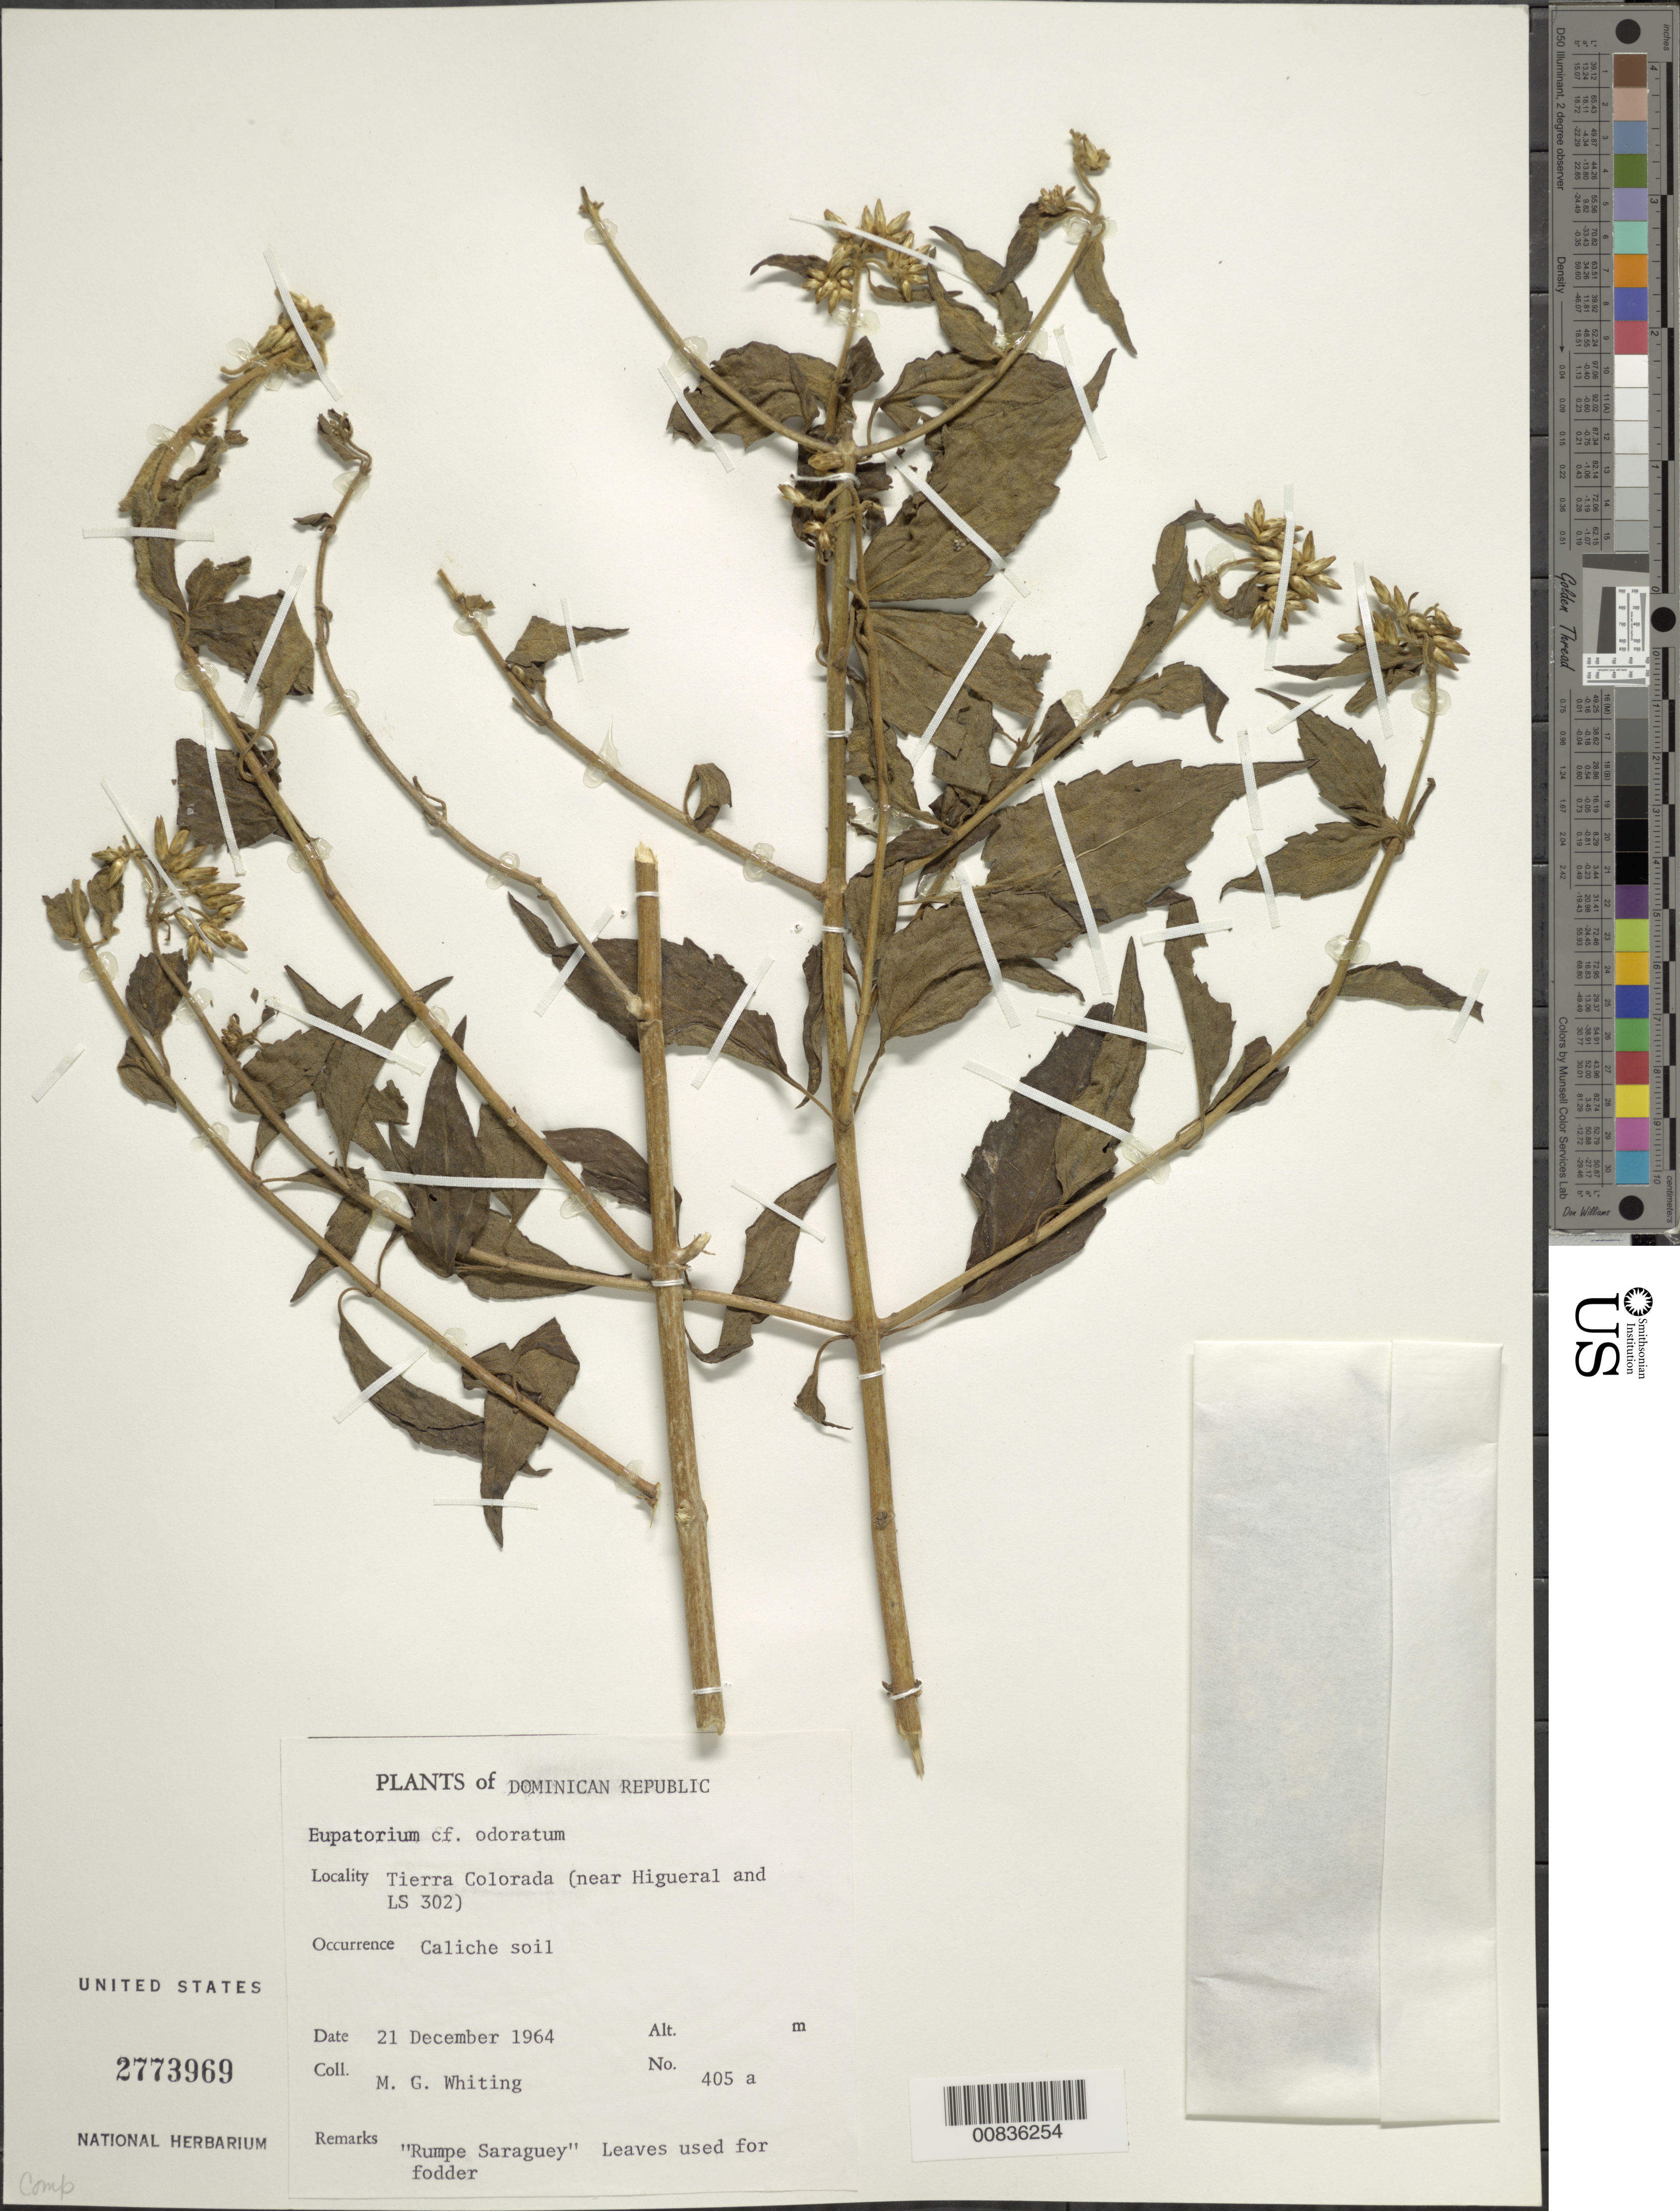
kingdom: Plantae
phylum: Tracheophyta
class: Magnoliopsida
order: Asterales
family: Asteraceae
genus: Chromolaena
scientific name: Chromolaena odorata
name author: (L.) R.M. King & H. Rob.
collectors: M. Whiting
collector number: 405A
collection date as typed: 22 1de 1964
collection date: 1964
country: Dominican Republic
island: Hispaniola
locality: Tierra Colorada (Higueral and LS 302)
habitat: Caliche soil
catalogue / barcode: US 2773969